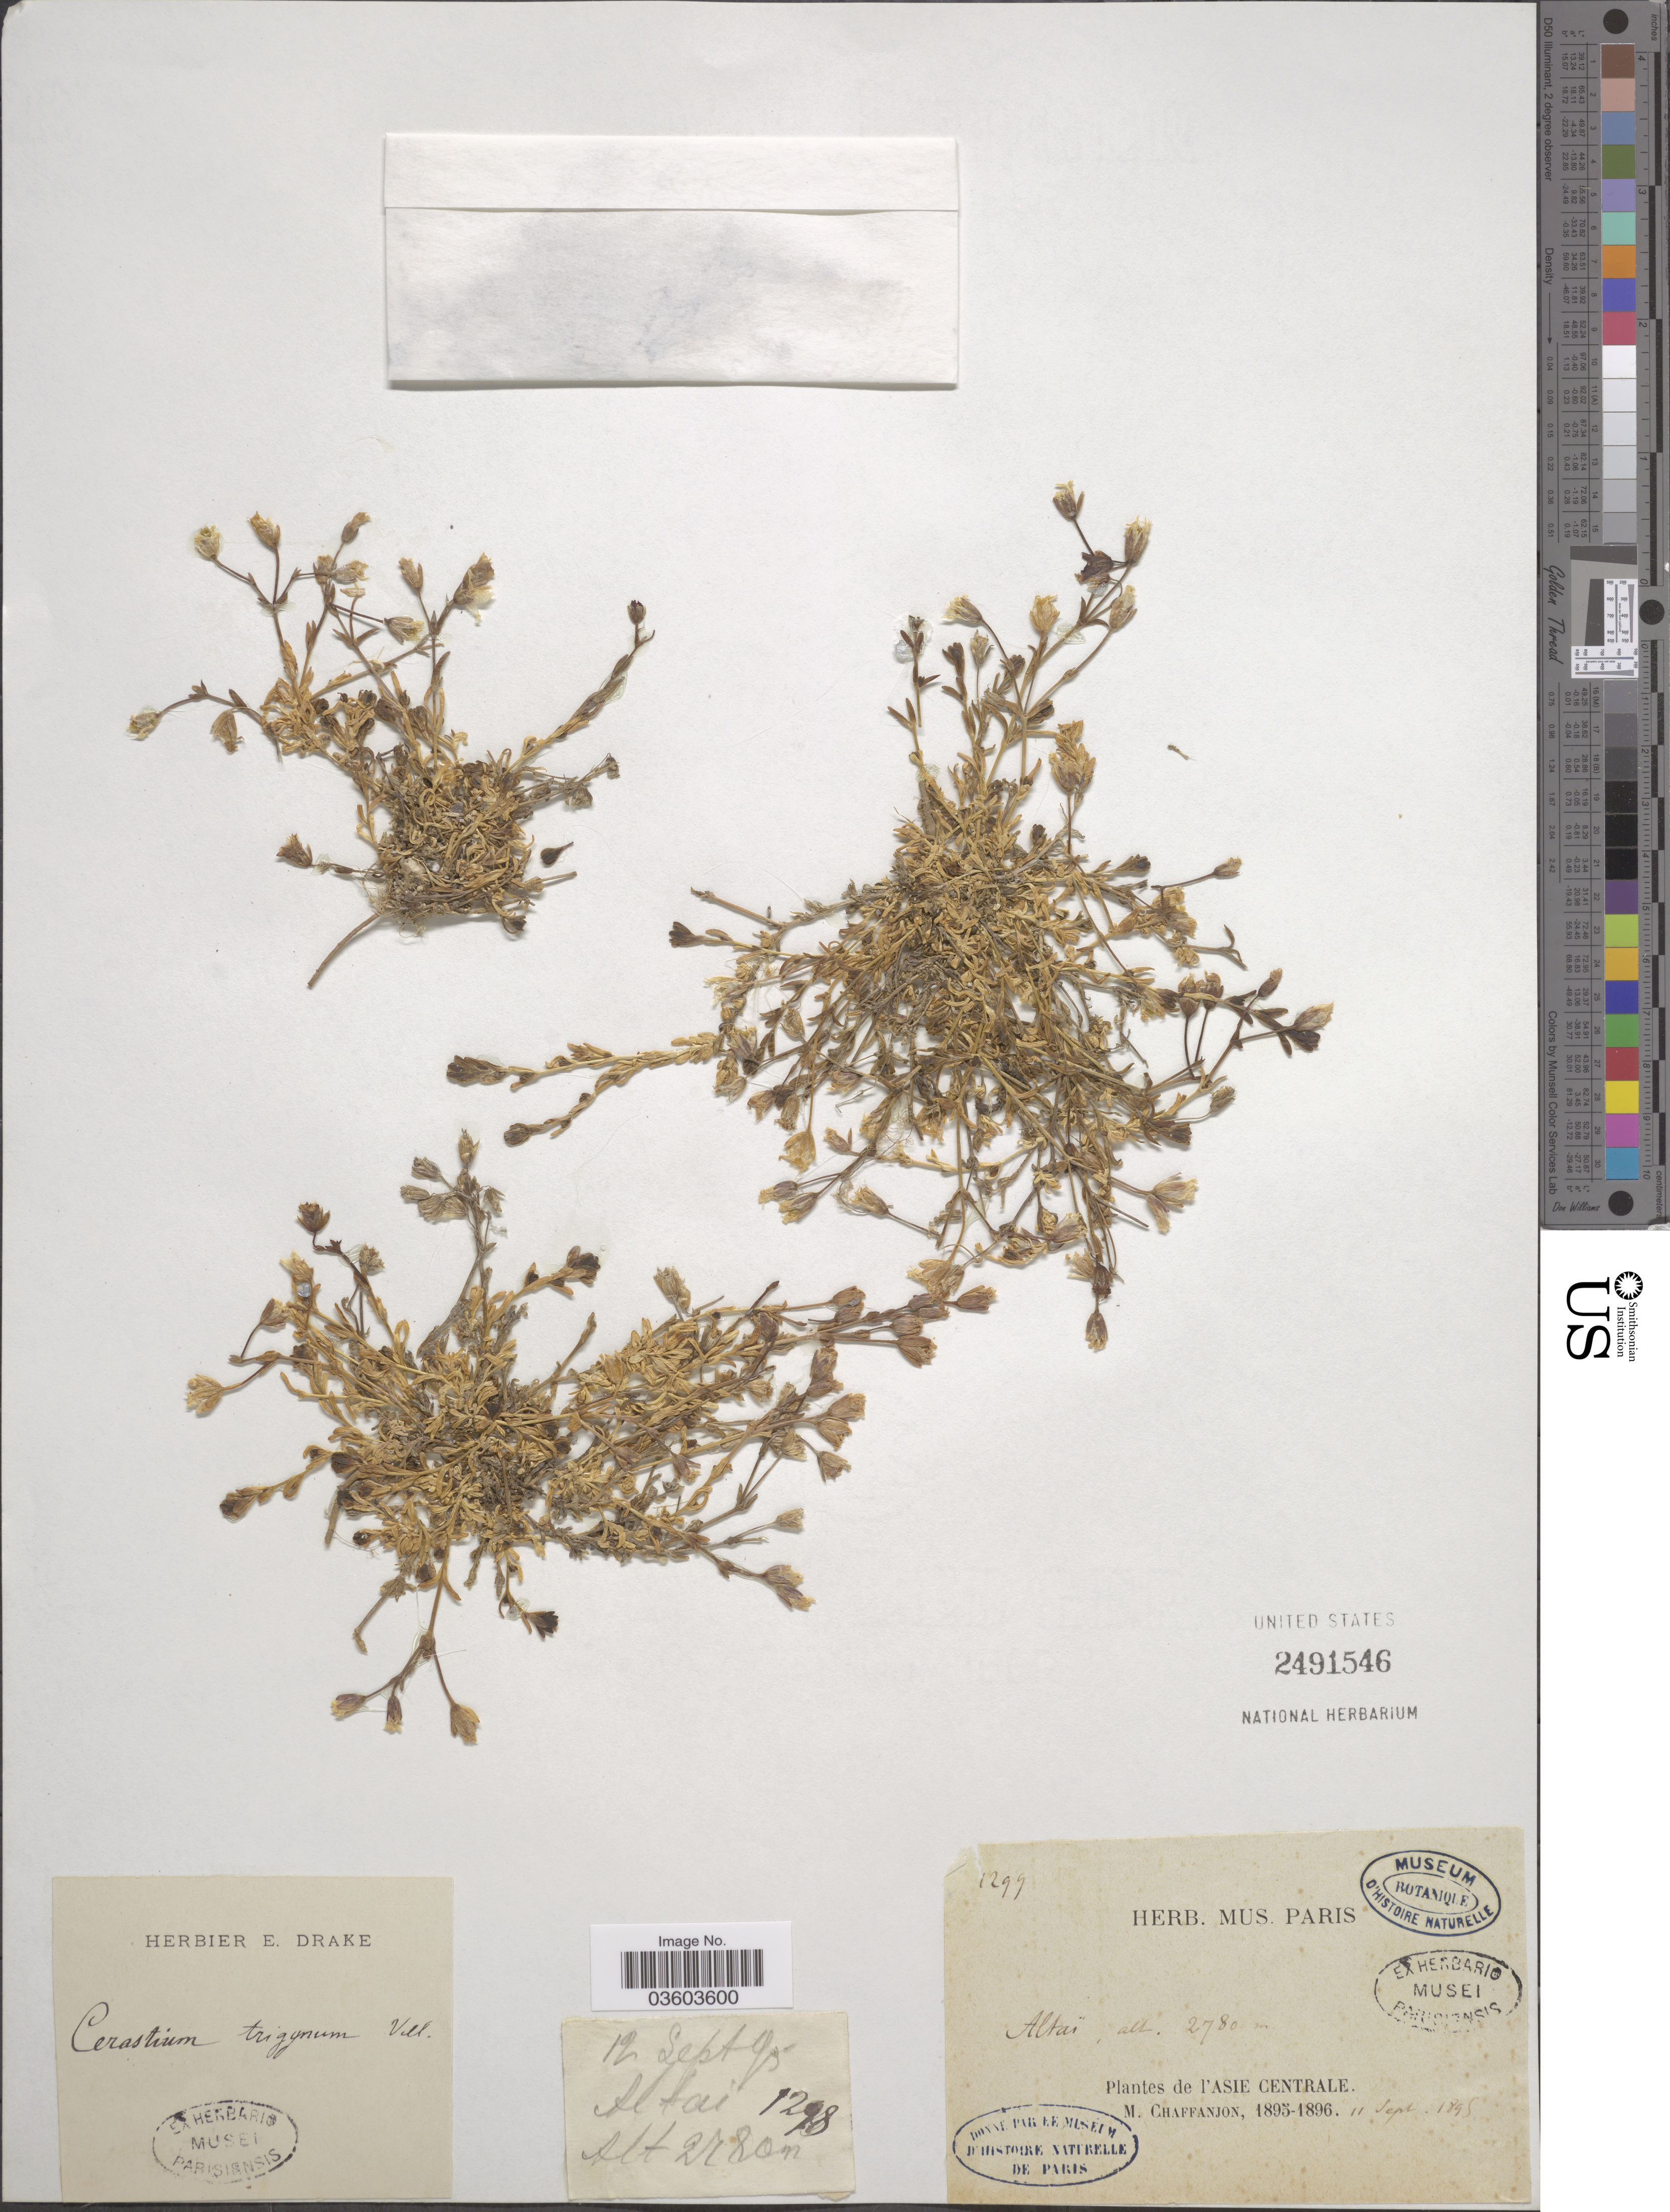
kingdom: Plantae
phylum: Tracheophyta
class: Magnoliopsida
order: Caryophyllales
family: Caryophyllaceae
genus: Dichodon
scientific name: Dichodon cerastoides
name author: (L.) Rchb.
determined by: U.S. National Herbarium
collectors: M. Chaffanjon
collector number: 1294*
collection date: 1895-09-11/1895-09-12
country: Russian Federation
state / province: Altai Republic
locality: Altaï. l'asie Centrale.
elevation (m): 2780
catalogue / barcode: US 2491546